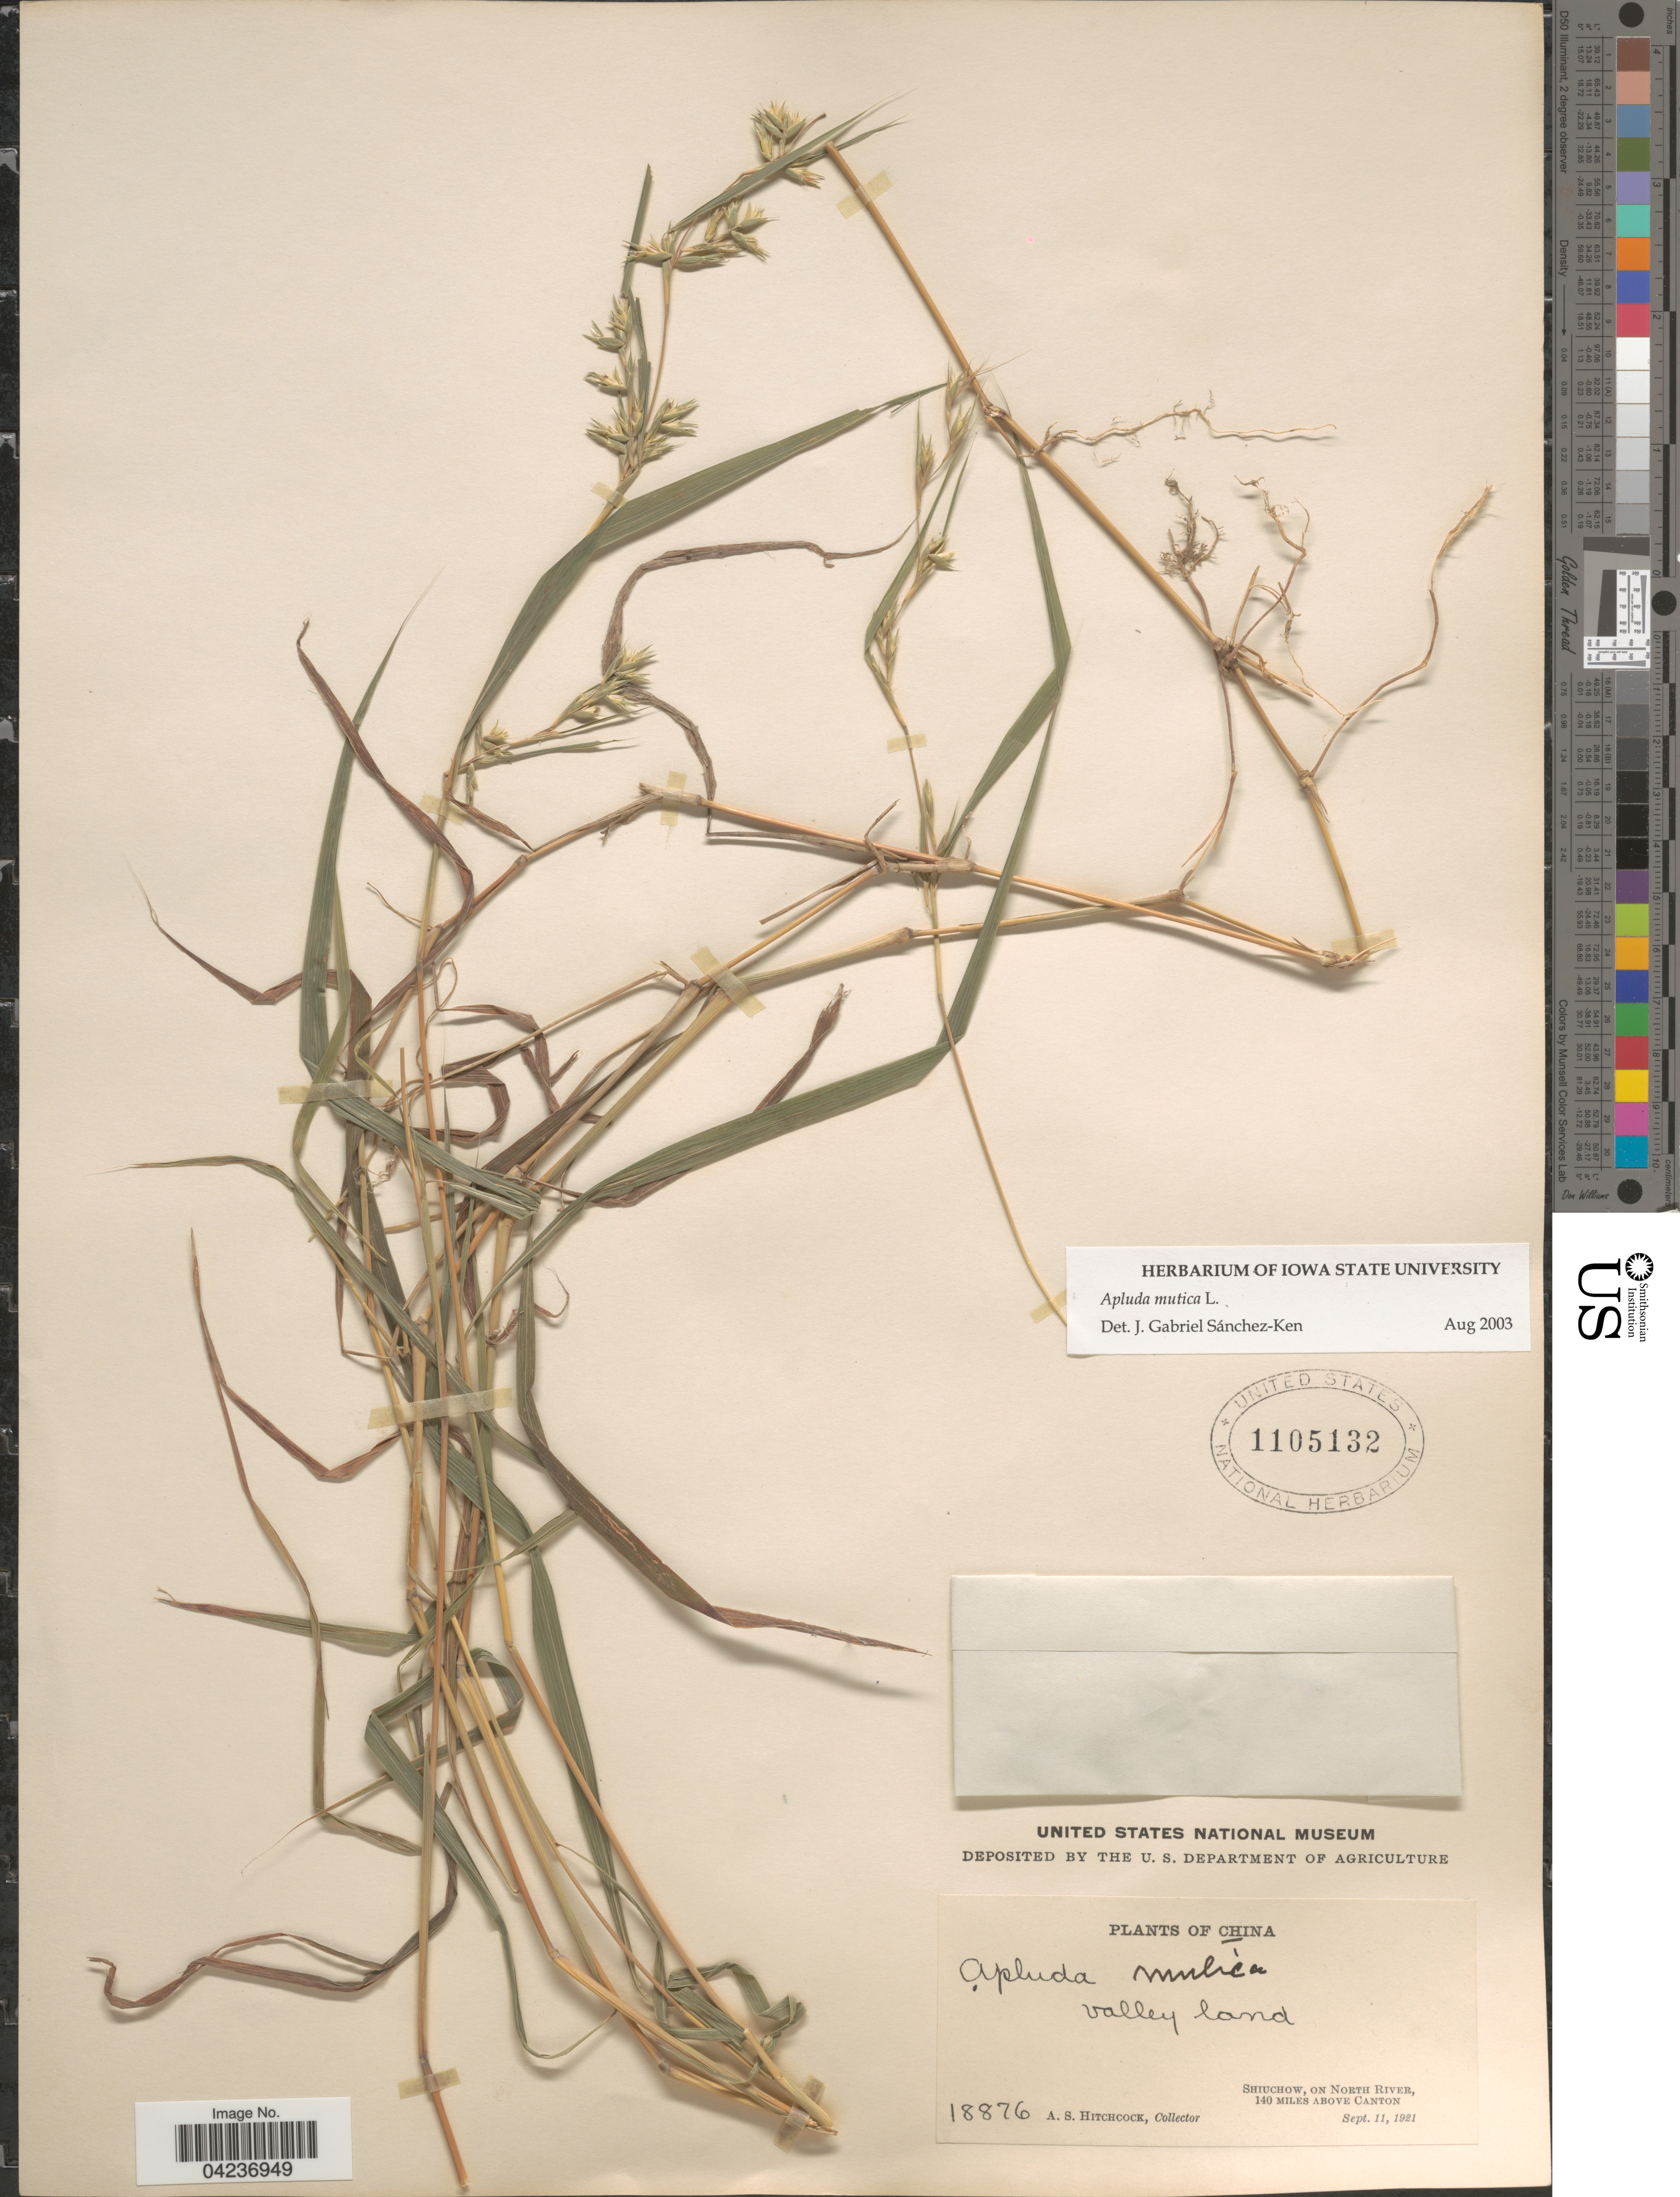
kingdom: Plantae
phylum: Tracheophyta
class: Liliopsida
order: Poales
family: Poaceae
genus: Apluda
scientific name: Apluda mutica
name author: L.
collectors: A. S. Hitchcock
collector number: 18876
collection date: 1921-09-11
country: China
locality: Valley land. Shiuchow, on North River, 140 miles above Canton.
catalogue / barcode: US 1105132